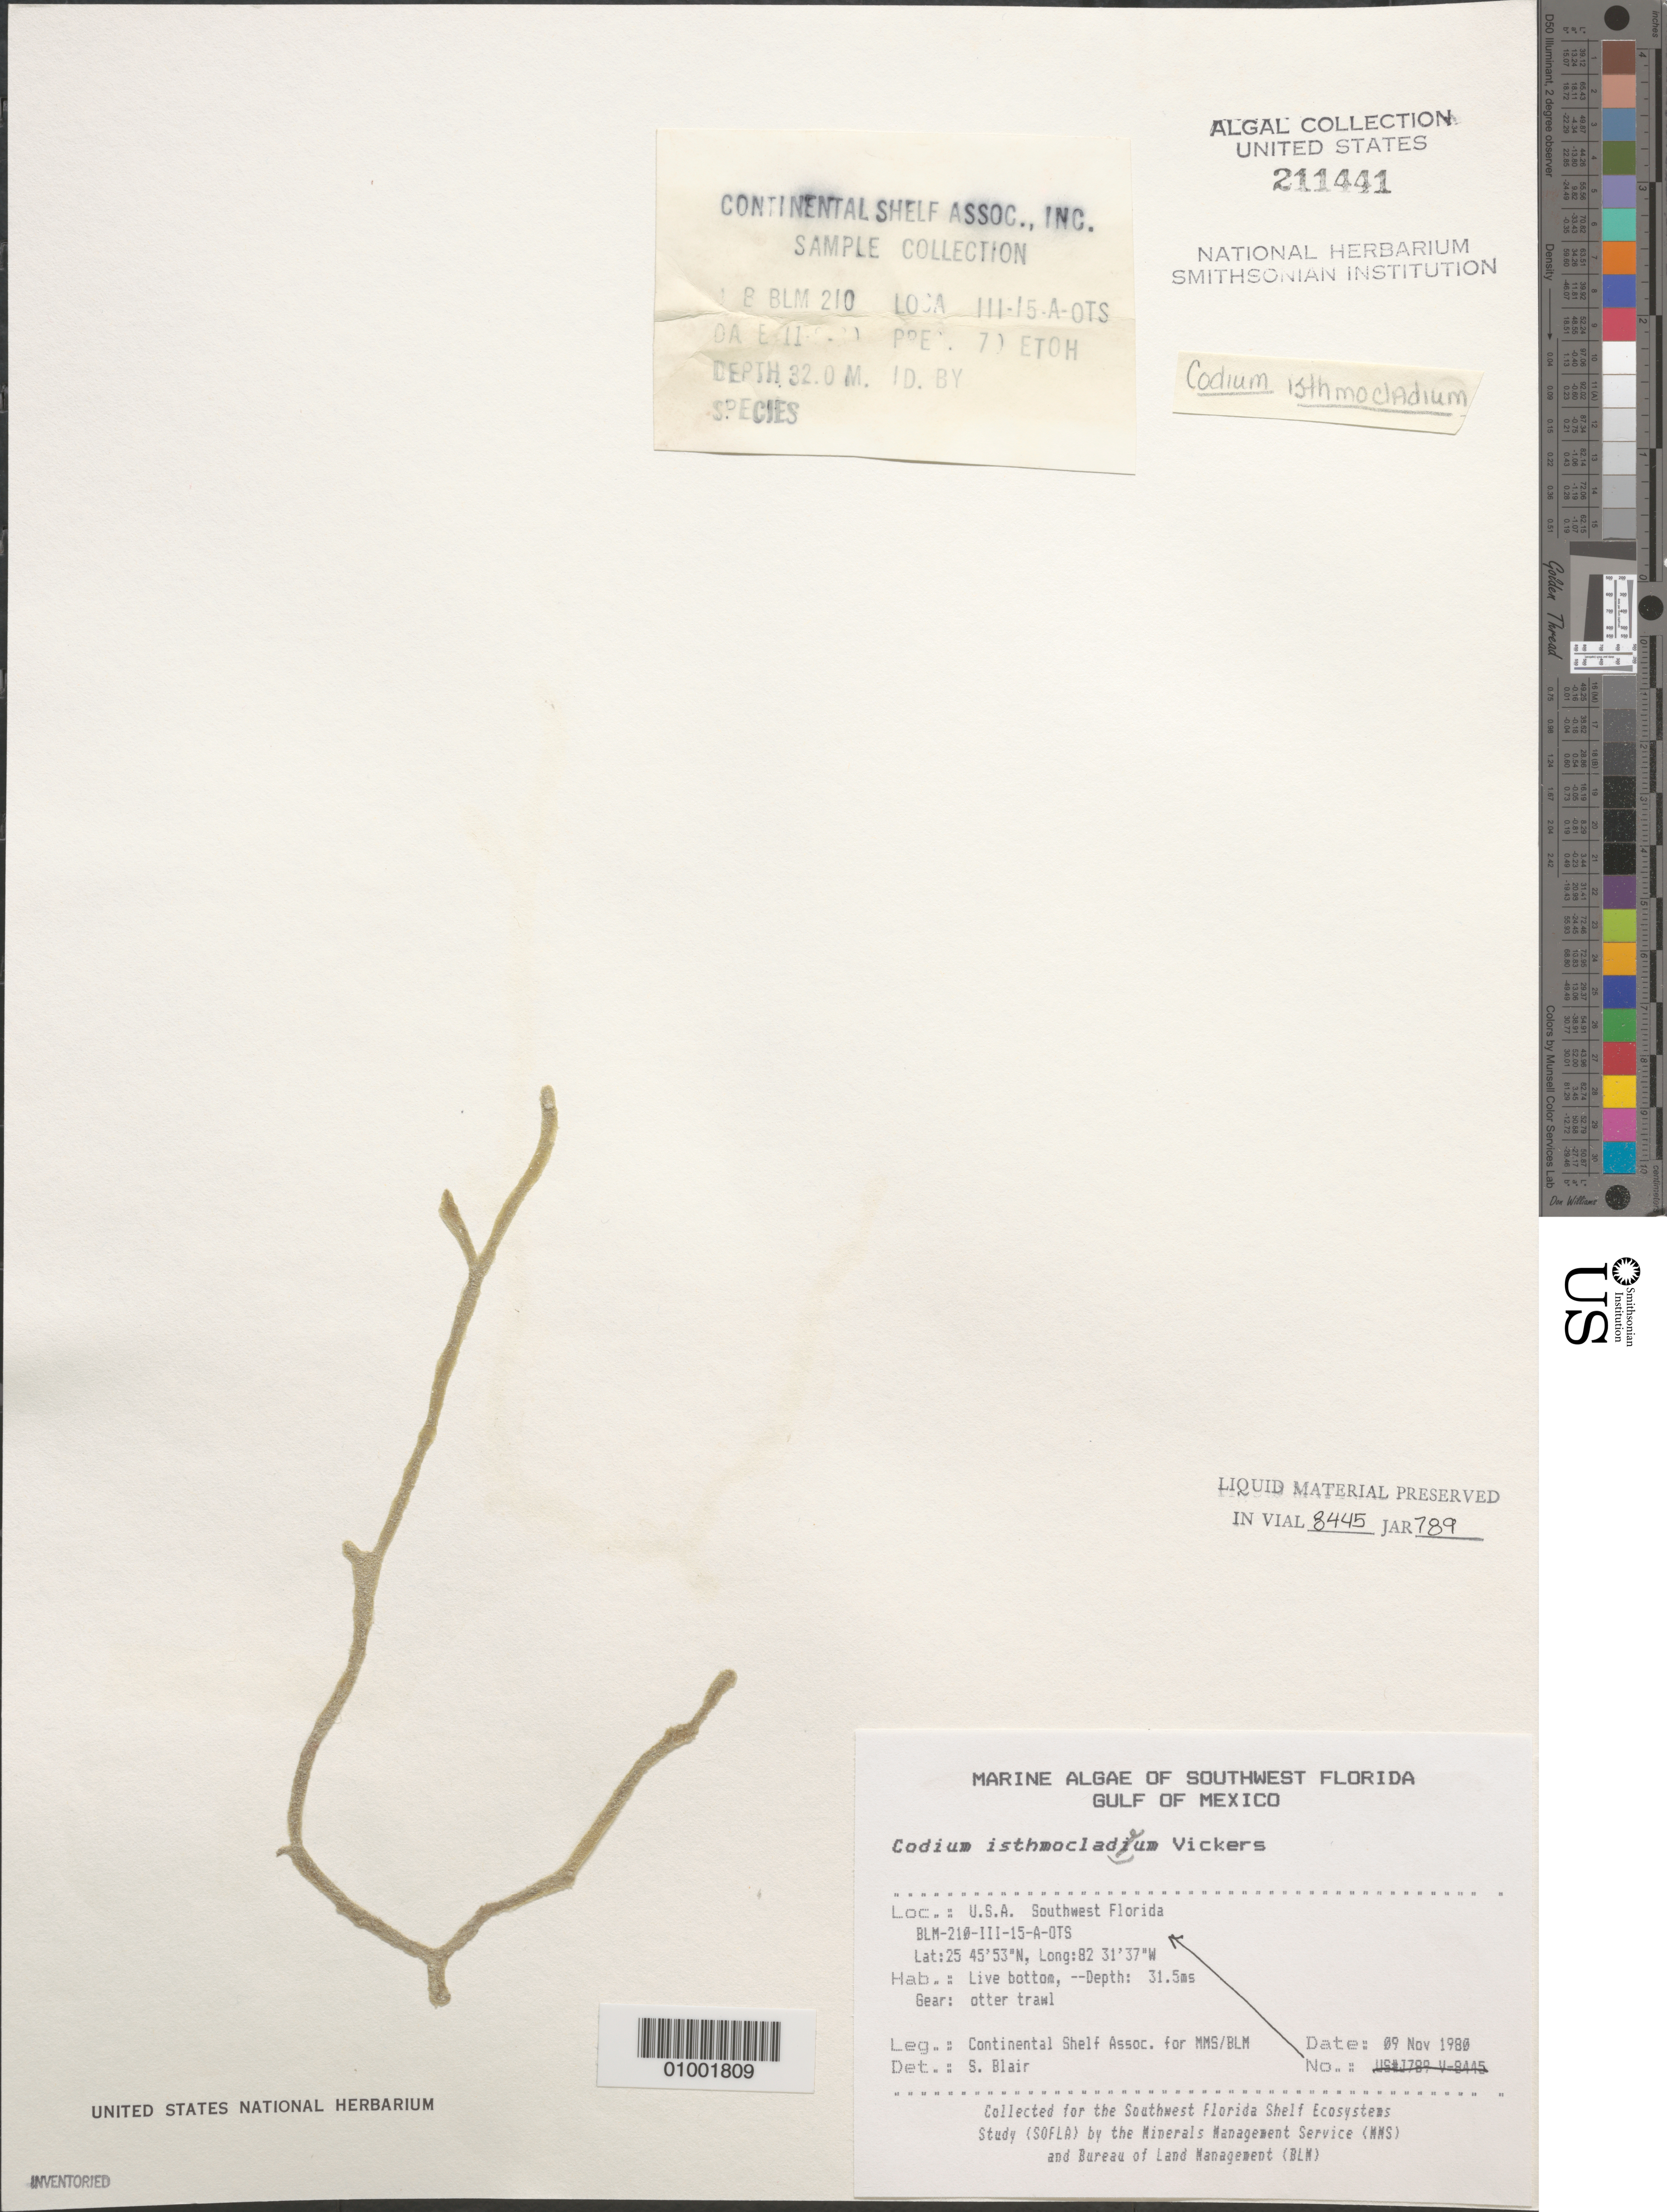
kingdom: Plantae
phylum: Chlorophyta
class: Ulvophyceae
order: Bryopsidales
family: Codiaceae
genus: Codium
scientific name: Codium isthmocladum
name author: Vickers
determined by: Blair, S. M.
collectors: Continental Shelf Associates for the MMS/BLM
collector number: BLM-210-III-15-A-OTS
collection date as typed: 09 Nov 1980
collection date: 1980-11-09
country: United States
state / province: Florida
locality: Gulf of Mexico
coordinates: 25 45'53"N, 82 31'37"W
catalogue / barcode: US 211441